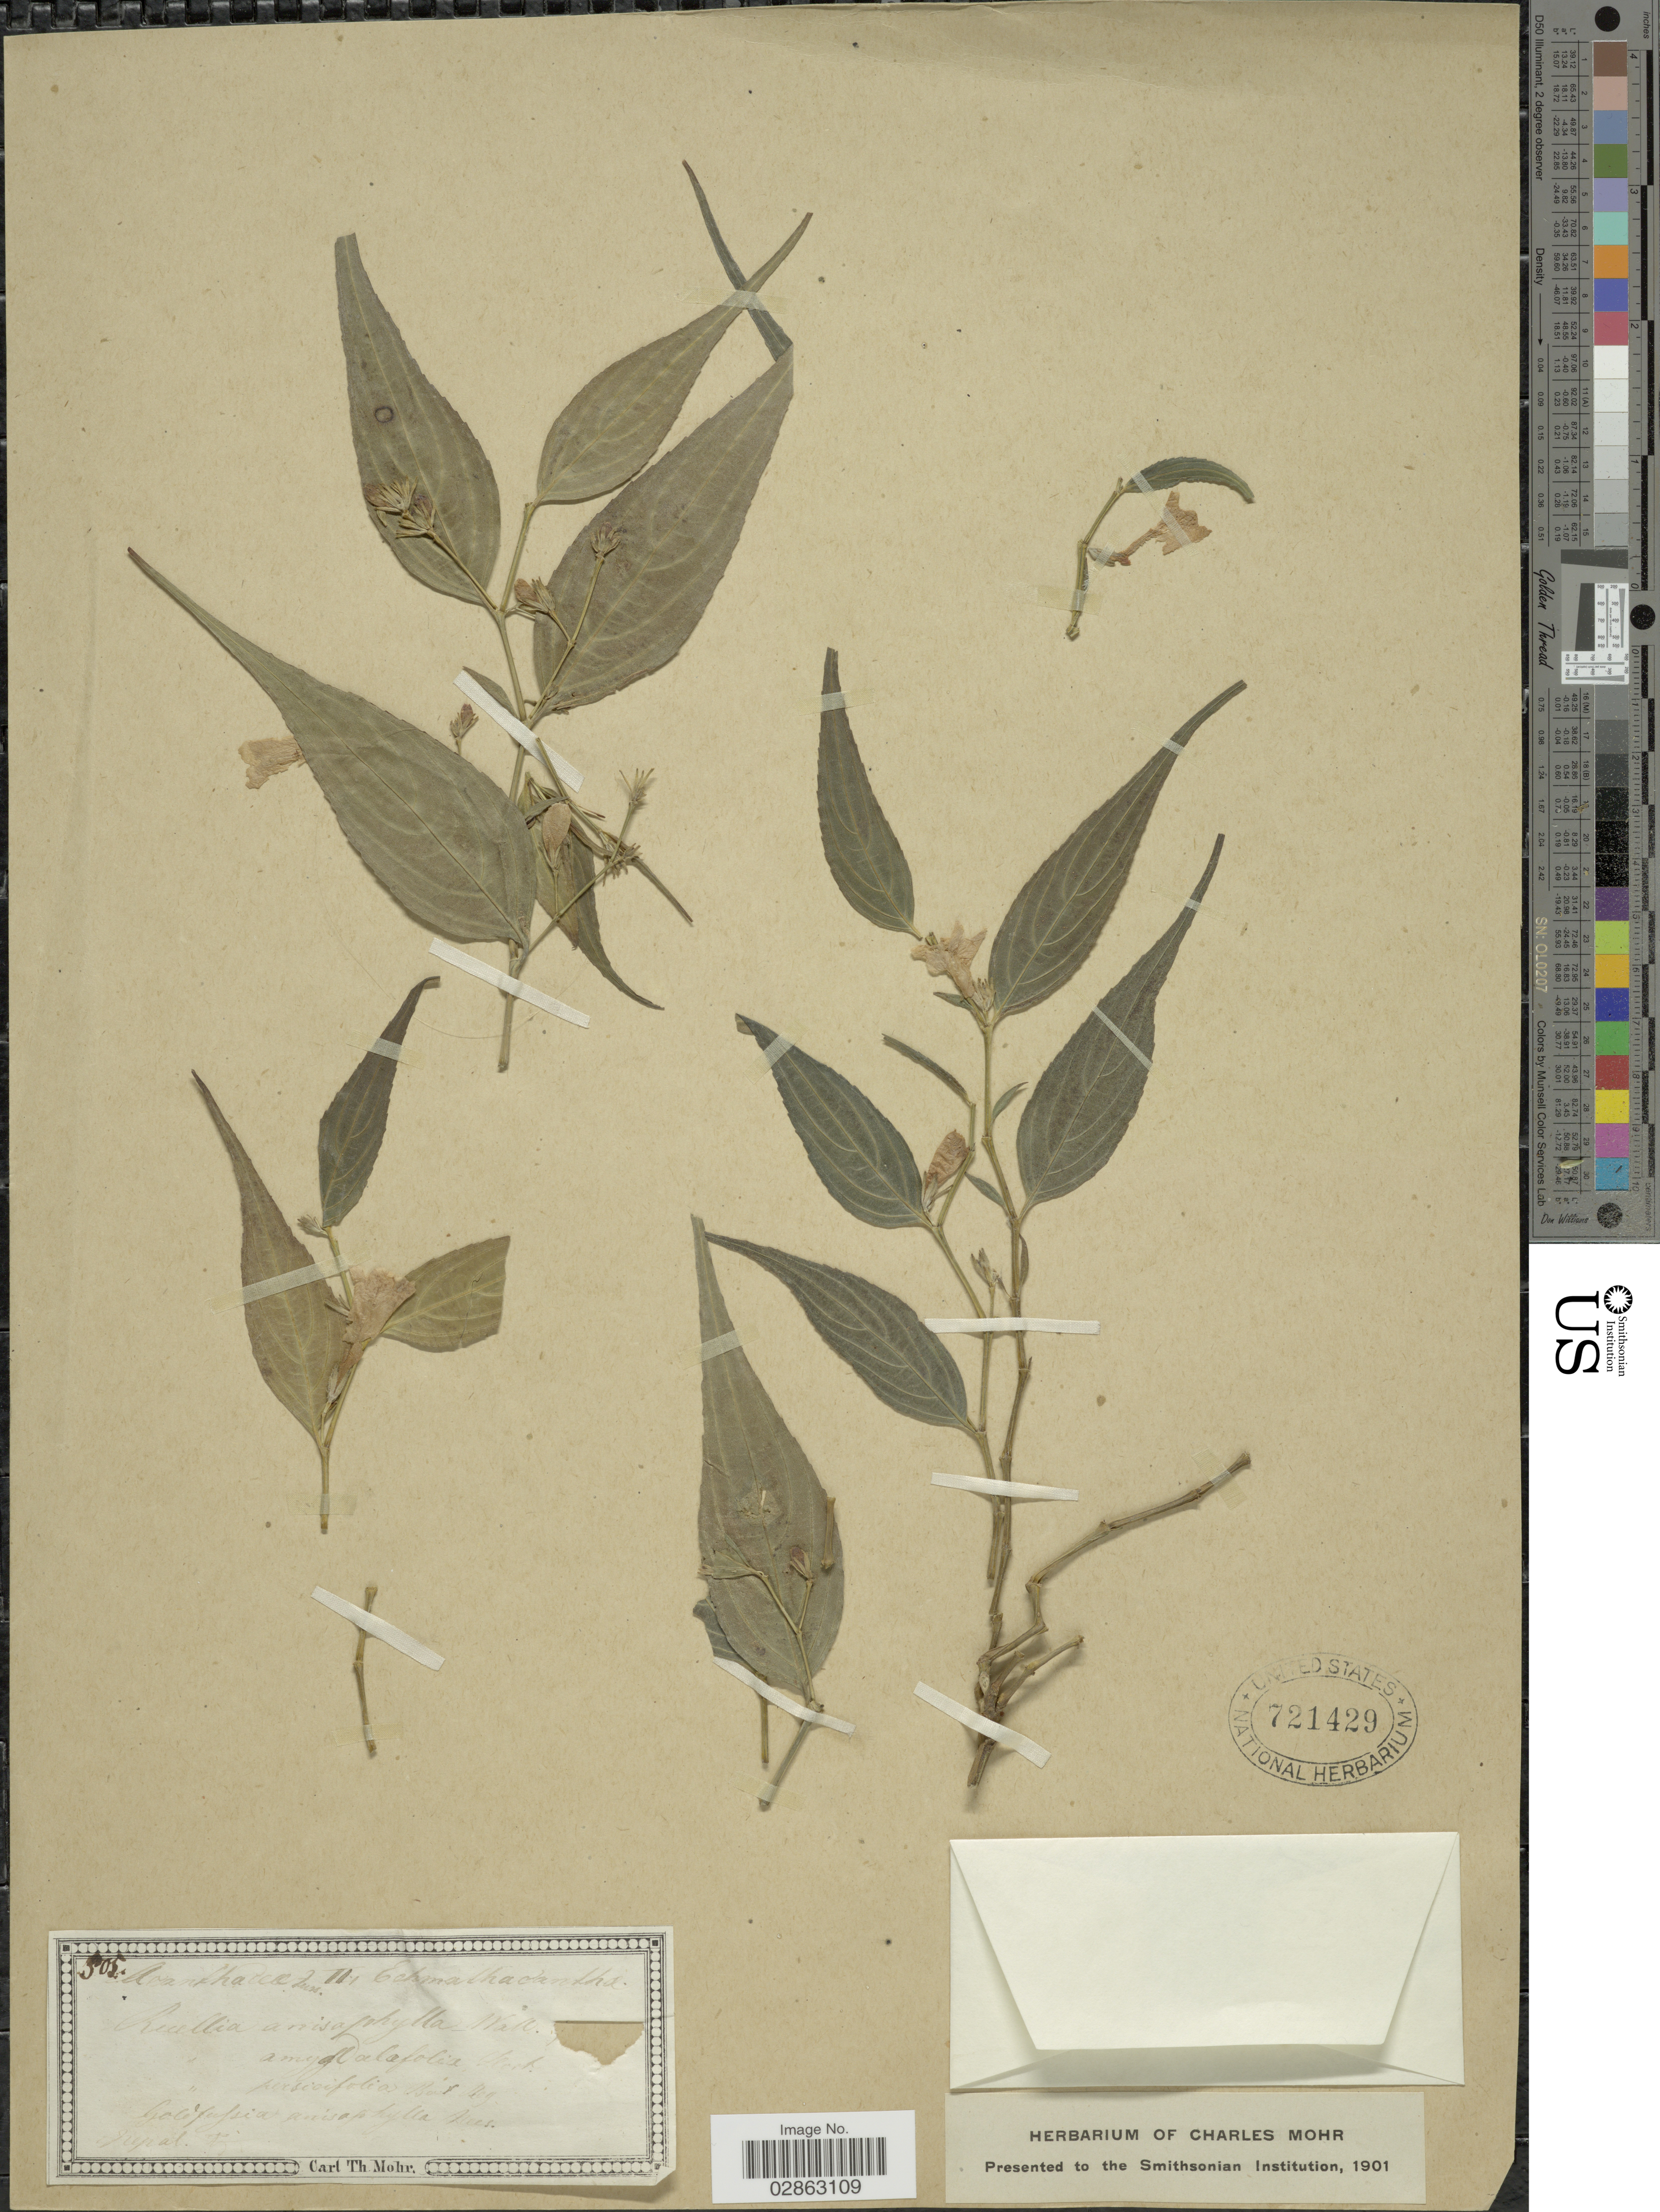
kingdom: Plantae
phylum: Tracheophyta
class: Magnoliopsida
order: Lamiales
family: Acanthaceae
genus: Ruellia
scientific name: Ruellia anisophylla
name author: Lodd.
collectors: C. T. Mohr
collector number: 505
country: Nepal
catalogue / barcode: US 721429